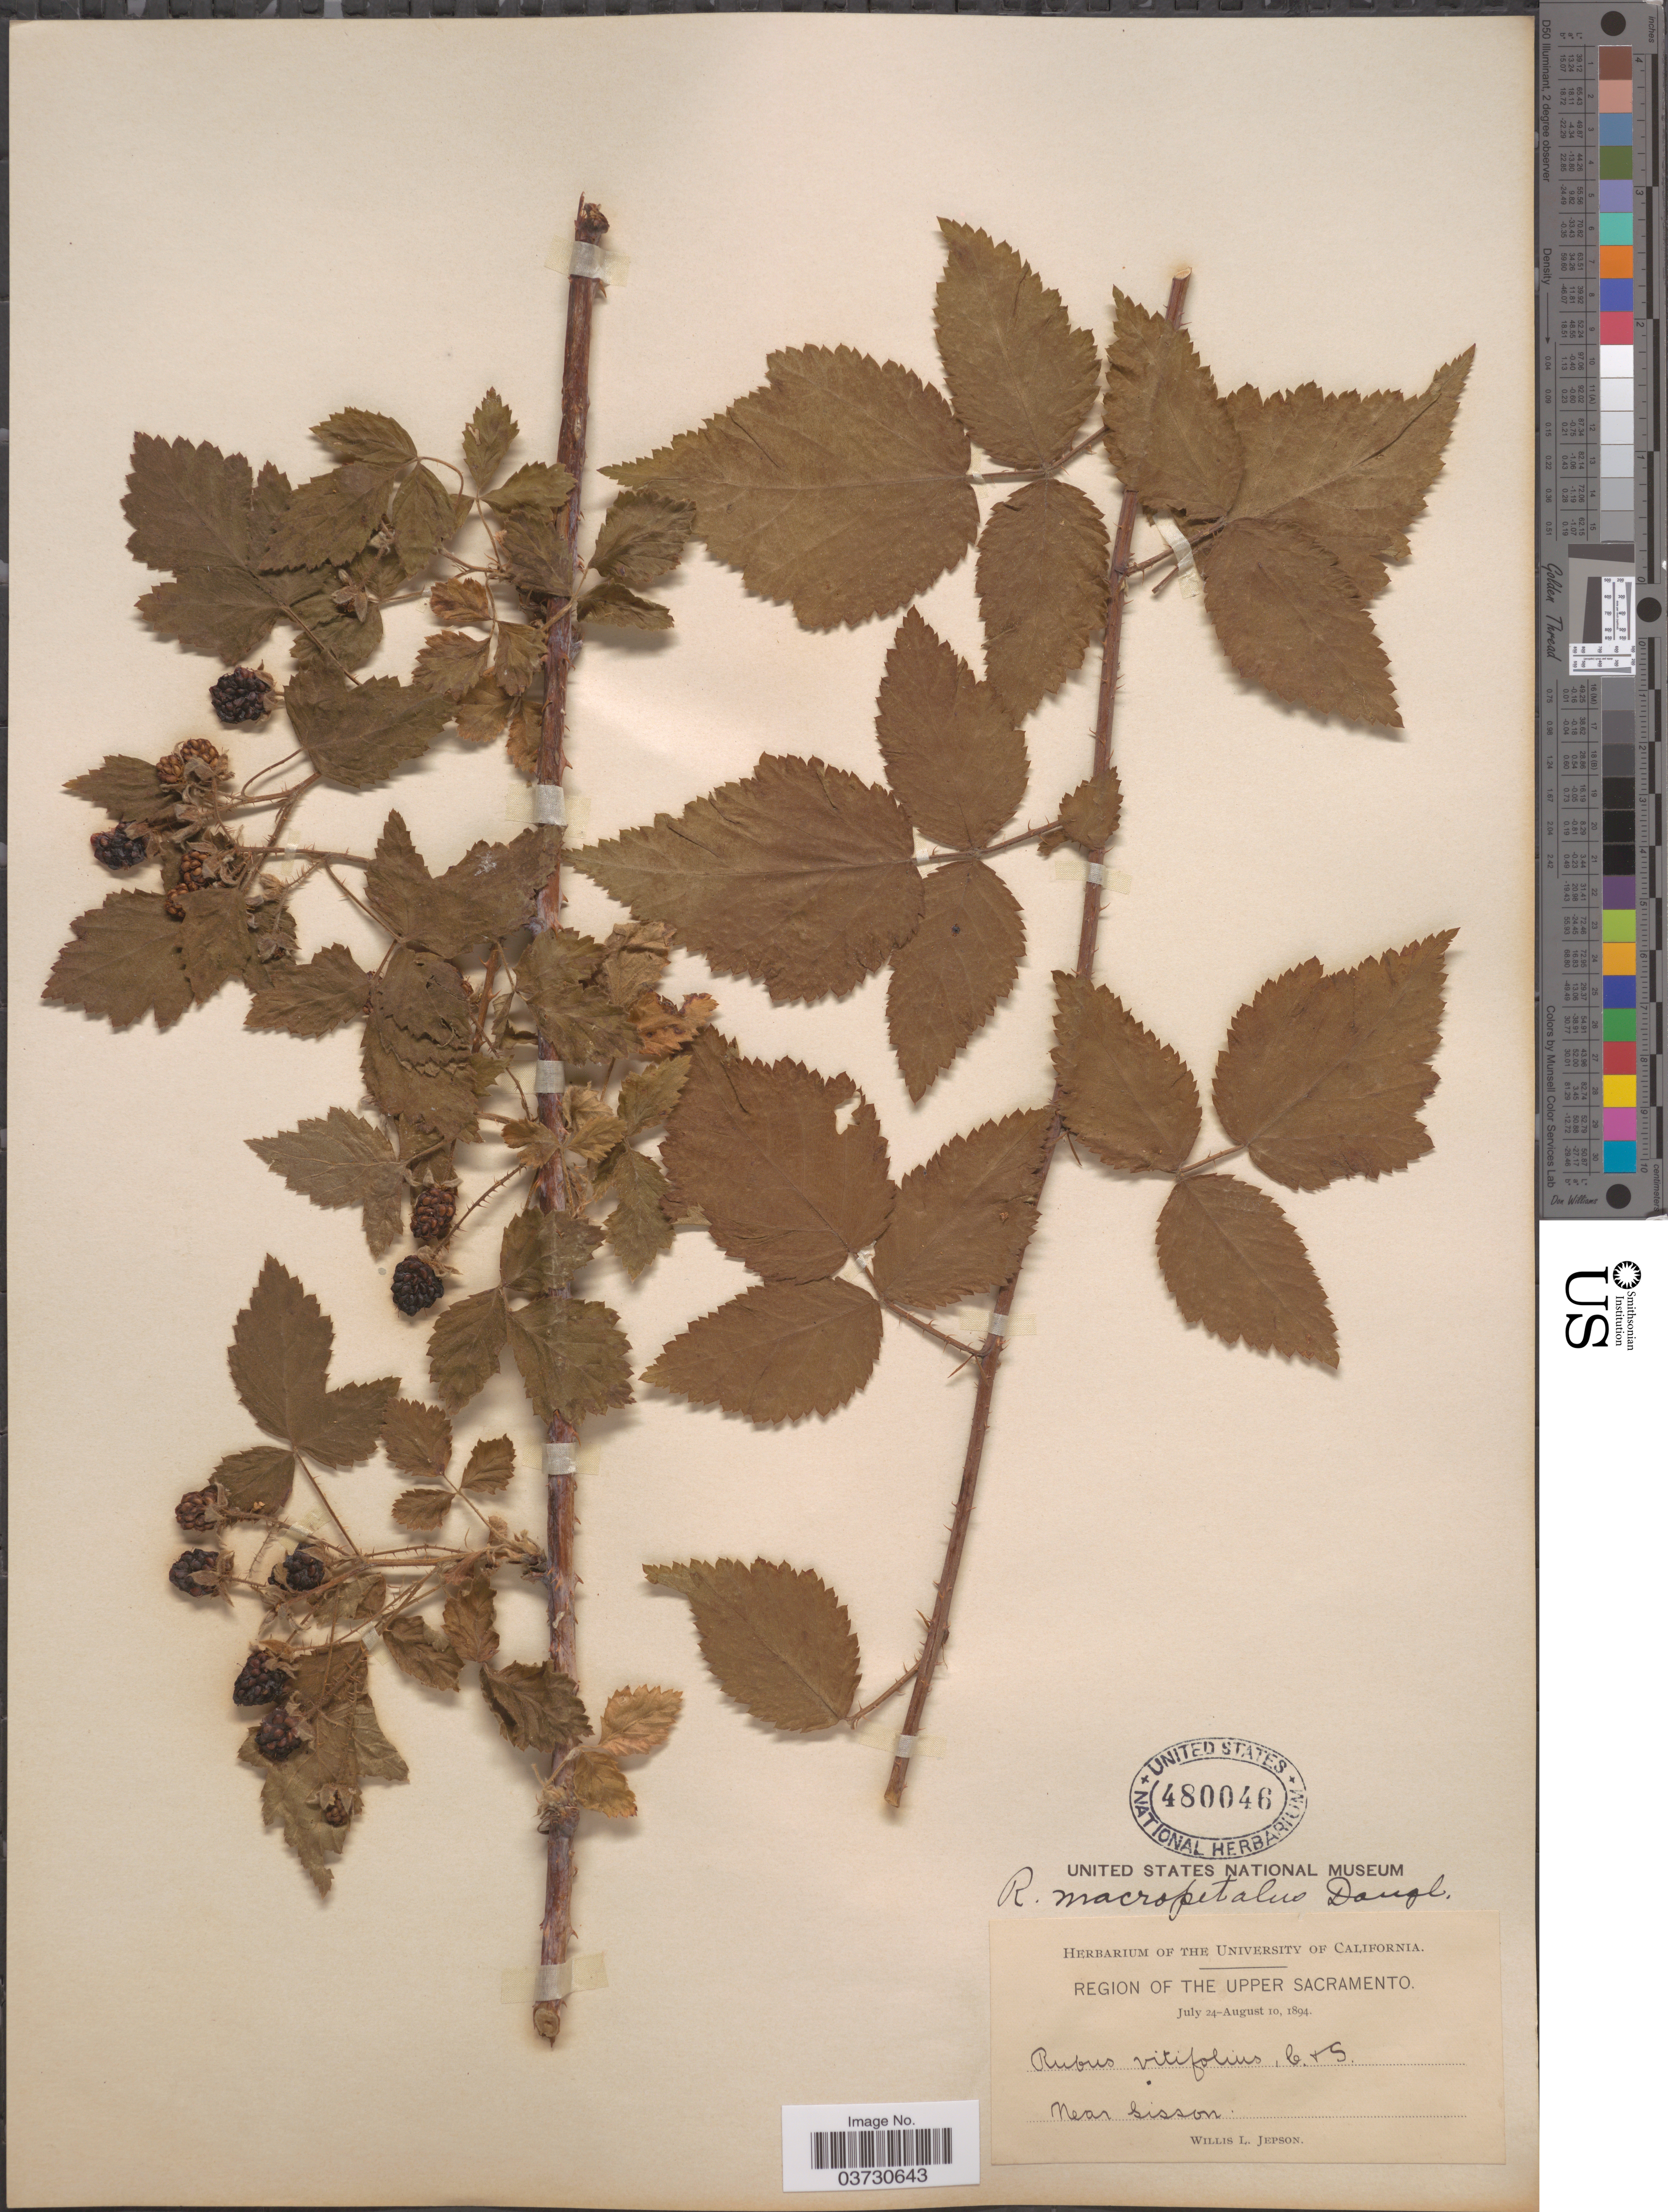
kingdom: Plantae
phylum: Tracheophyta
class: Magnoliopsida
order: Rosales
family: Rosaceae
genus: Rubus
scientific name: Rubus macropetalus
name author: Douglas ex Hook.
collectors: W. L. Jepson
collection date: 1894-07-24/1894-08-10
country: United States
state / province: California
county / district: Sacramento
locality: Region of the Upper Sacramento. Near Sisson.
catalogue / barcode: US 480046